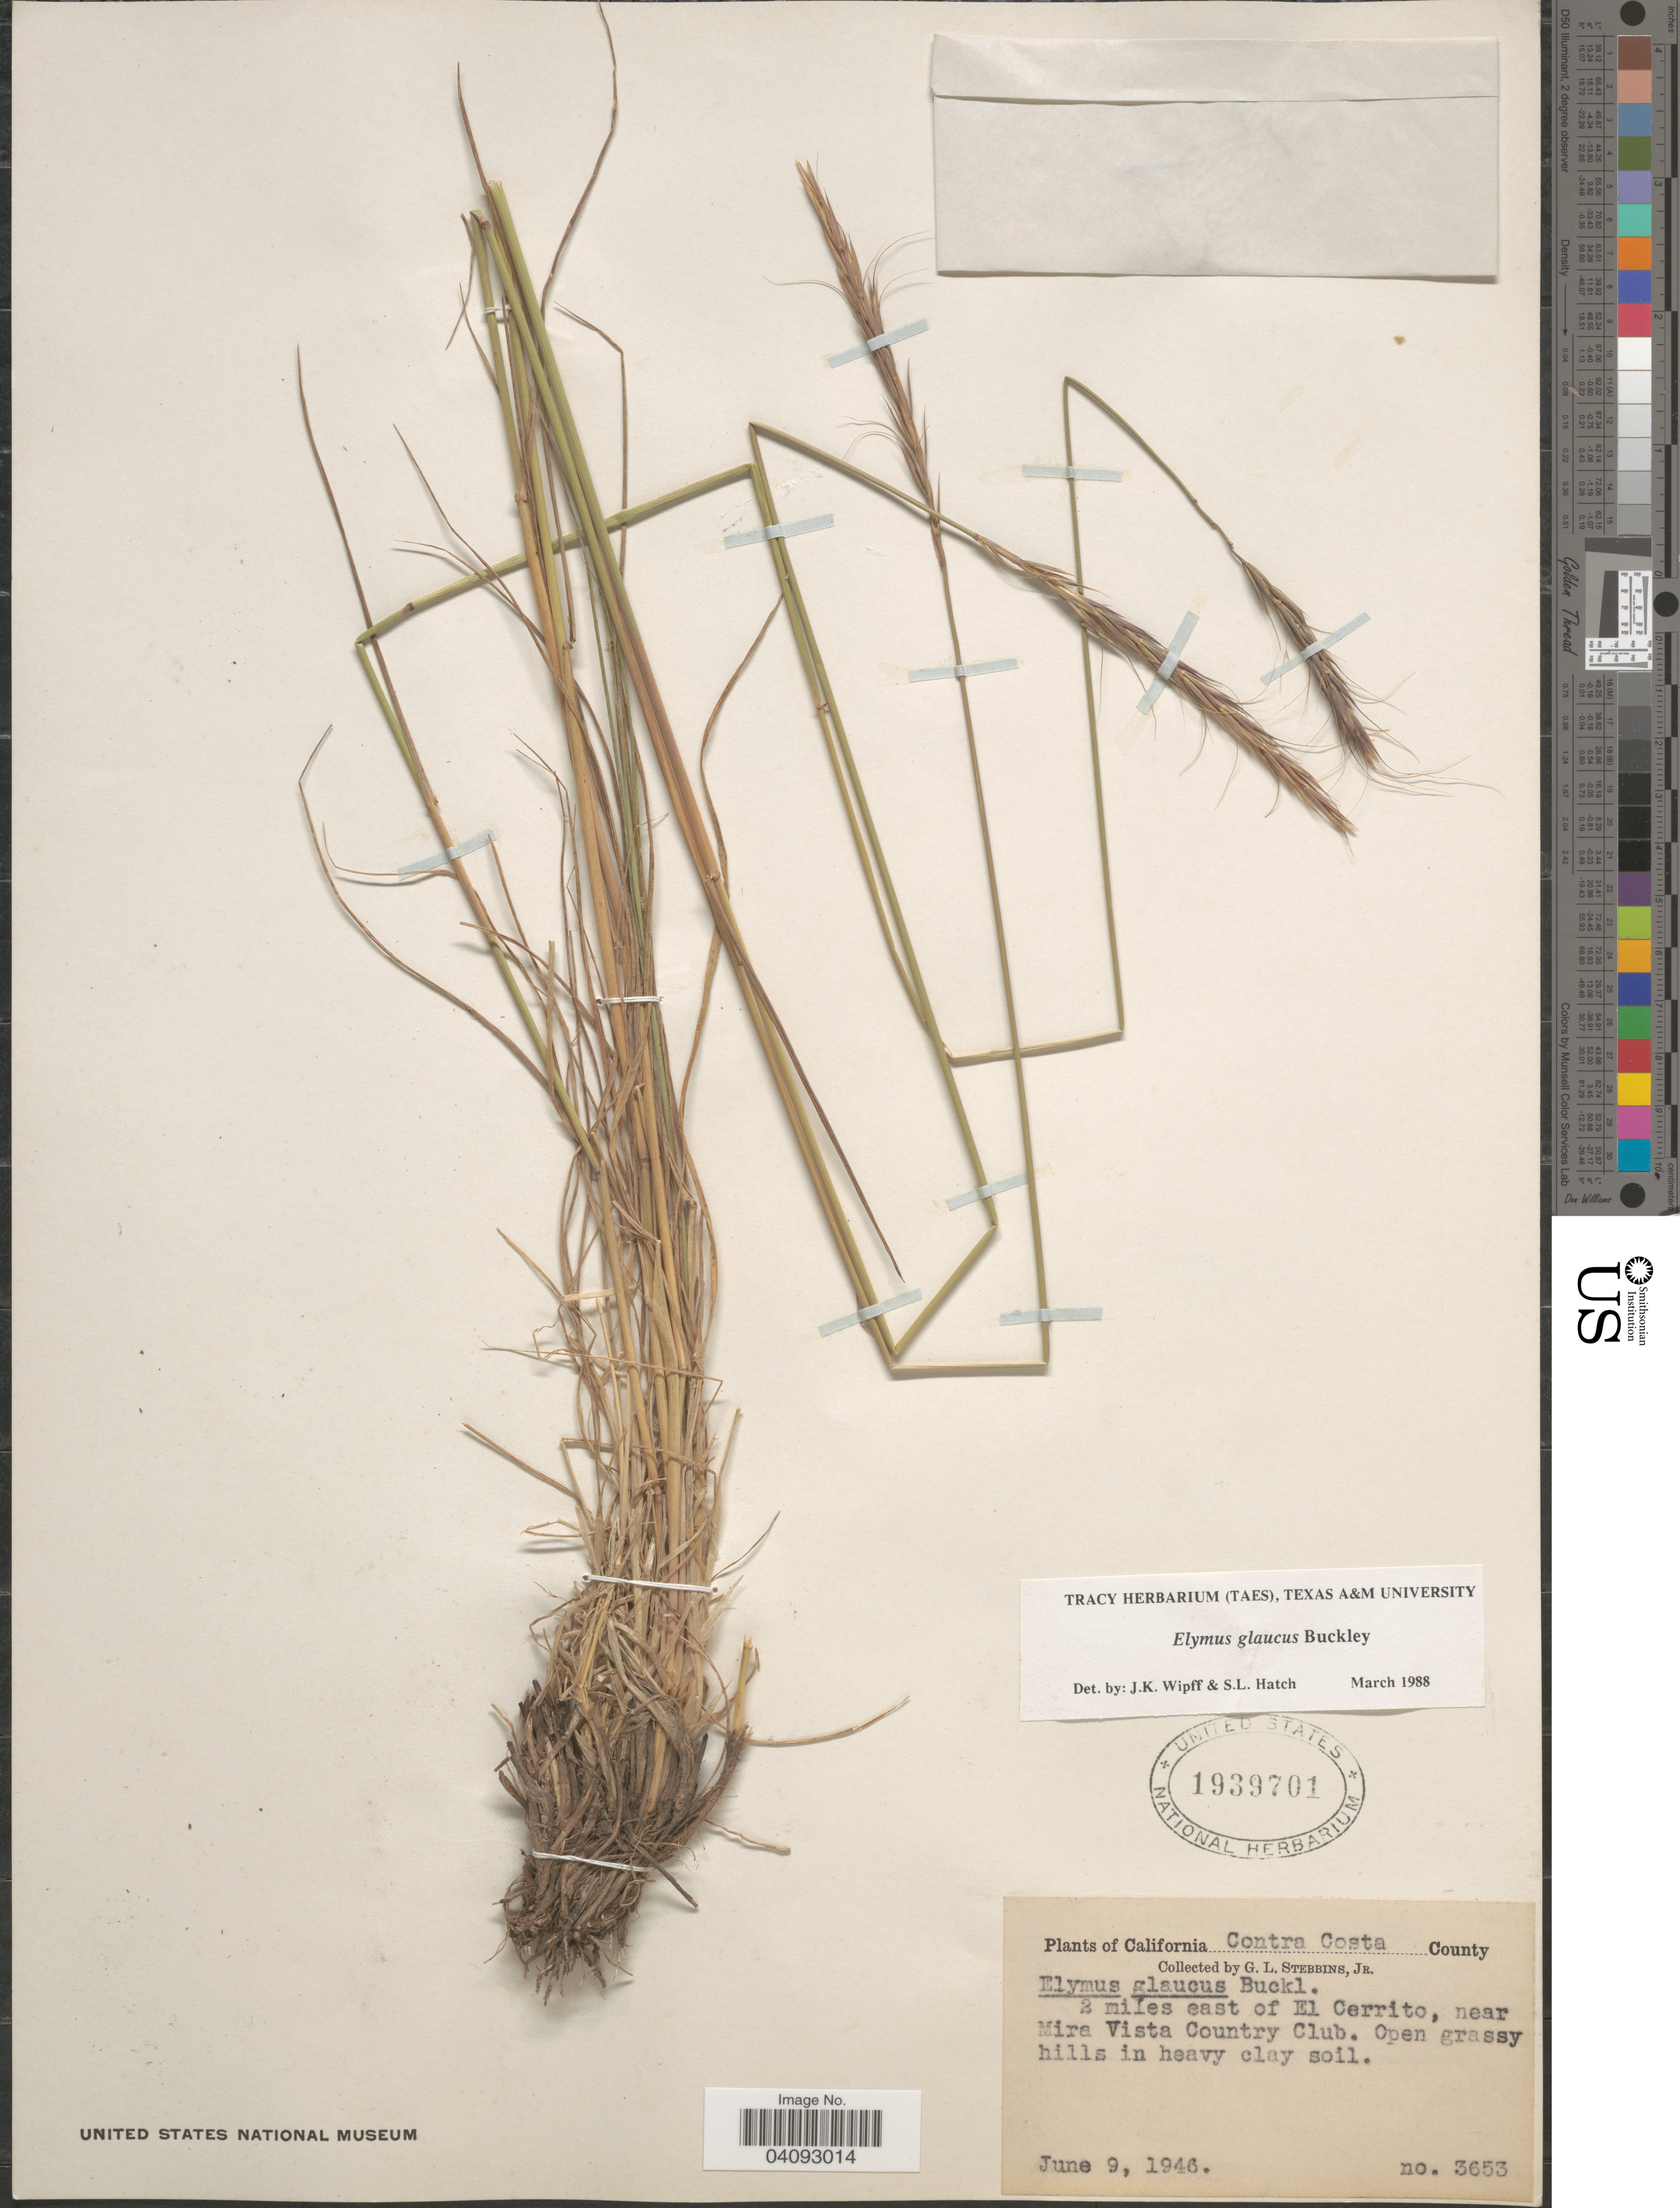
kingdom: Plantae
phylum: Tracheophyta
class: Liliopsida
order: Poales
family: Poaceae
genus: Elymus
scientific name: Elymus glaucus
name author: Buckley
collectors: G. L. Stebbins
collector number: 3653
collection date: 1946-06-09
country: United States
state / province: California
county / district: Contra Costa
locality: Contra Costa County. 2 miles east of El Cerrito, near Mira Vista Country Club. Open grassy hills in heavy clay soil.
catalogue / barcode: US 1939701